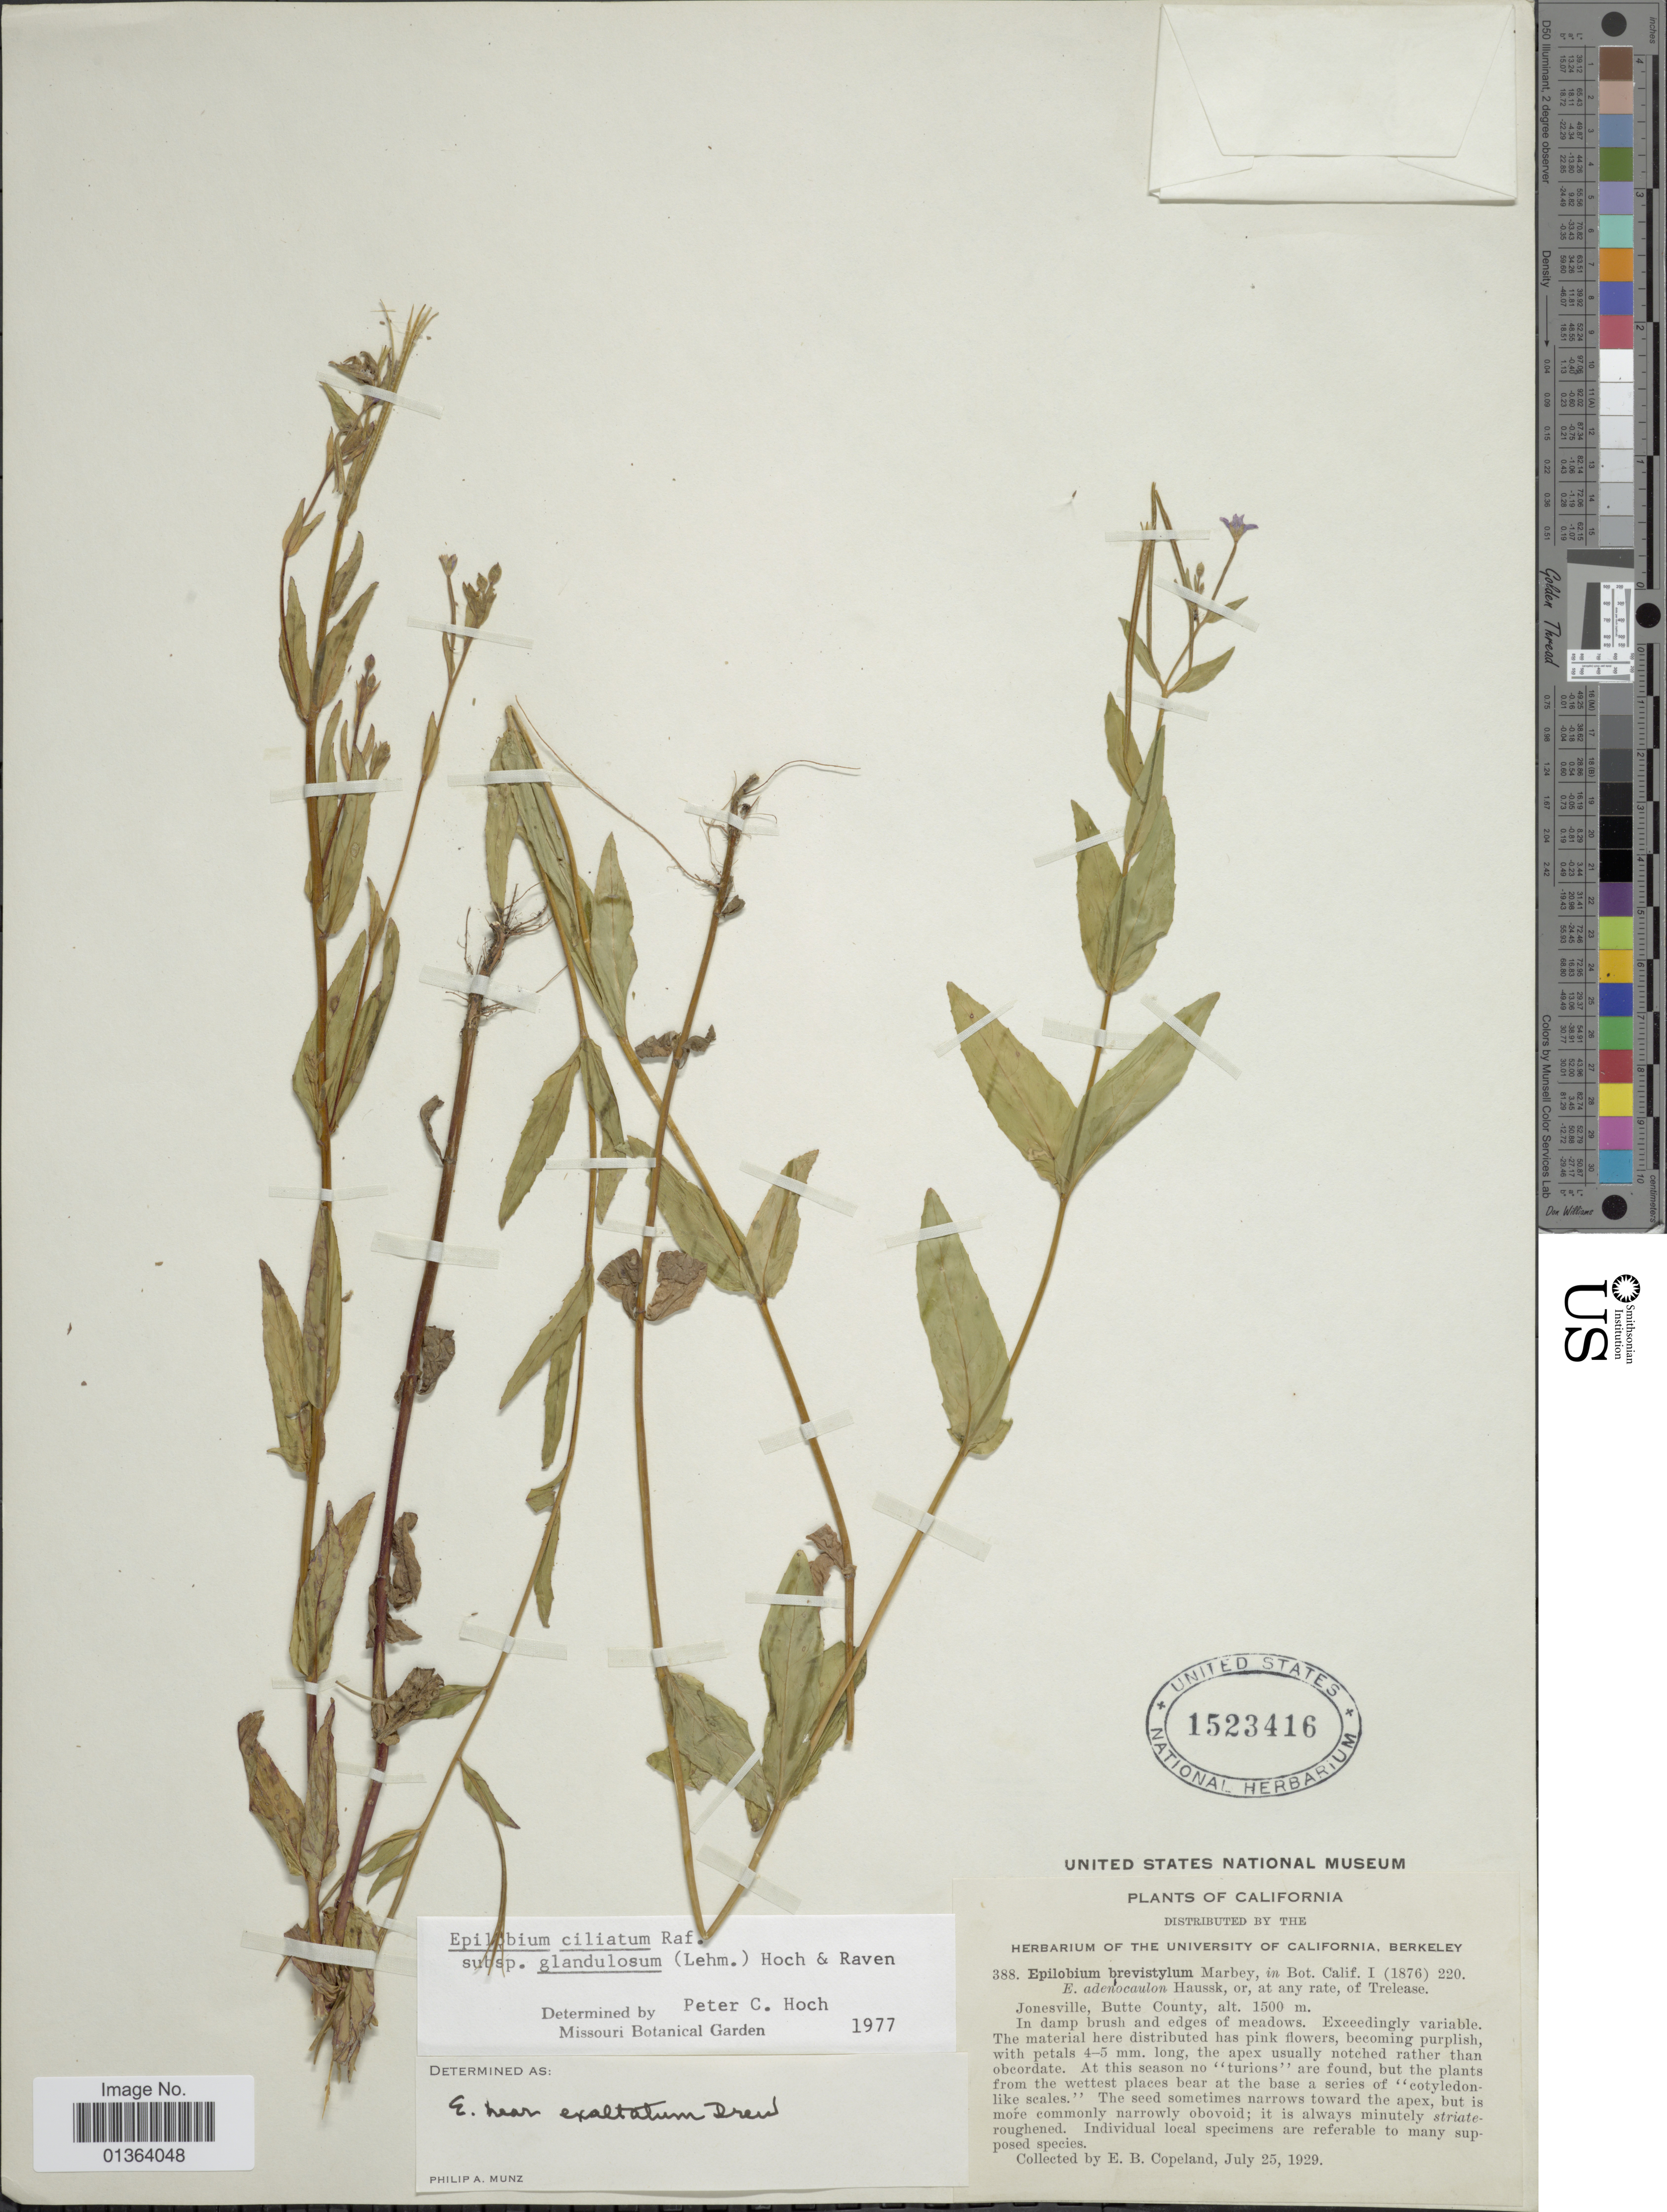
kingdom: Plantae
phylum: Tracheophyta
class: Magnoliopsida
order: Myrtales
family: Onagraceae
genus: Epilobium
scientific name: Epilobium ciliatum subsp. glandulosum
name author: (Lehm.) Hoch & P.H. Raven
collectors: E. B. Copeland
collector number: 388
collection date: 1929-07-25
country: United States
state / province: California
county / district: Butte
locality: Jonesville, Butte County.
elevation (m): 1500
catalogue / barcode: US 1523416